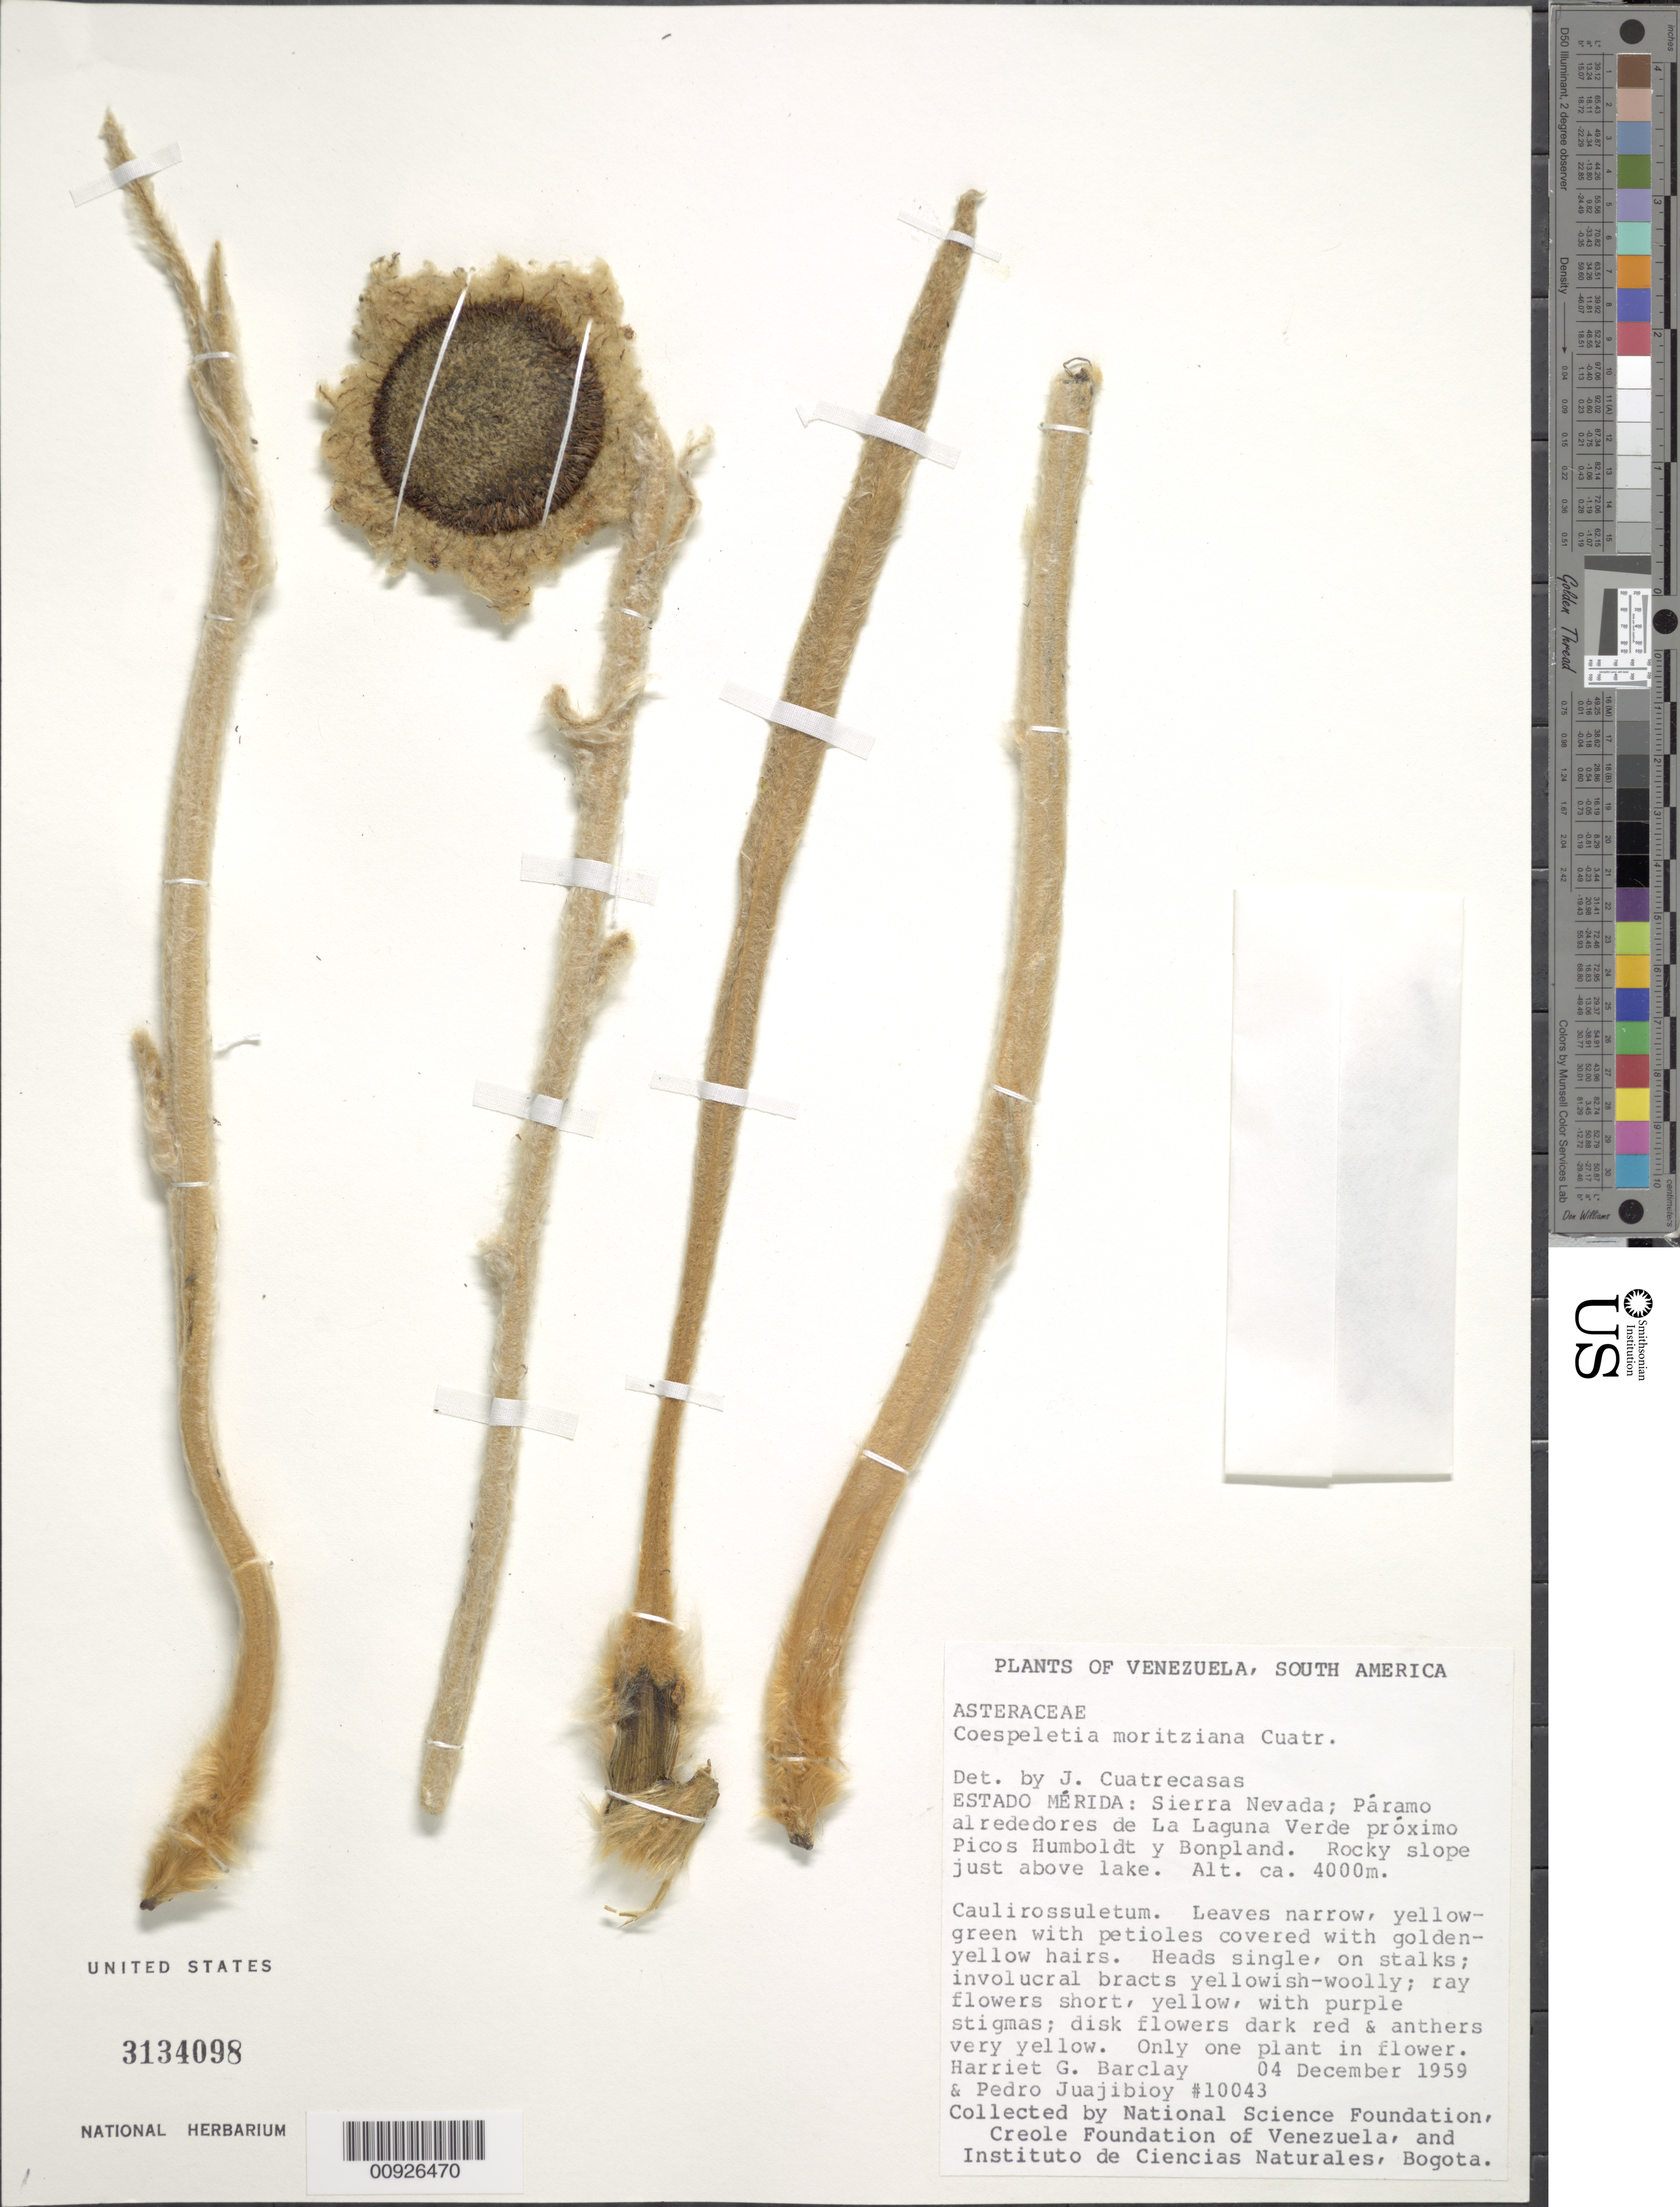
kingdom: Plantae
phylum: Tracheophyta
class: Magnoliopsida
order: Asterales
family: Asteraceae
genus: Coespeletia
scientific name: Coespeletia moritziana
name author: (Sch. Bip. ex Wedd.) Cuatrec.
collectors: H. G. Barclay & P. Juajibioy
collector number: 10043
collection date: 1959-12-04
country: Venezuela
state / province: Mérida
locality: Sierra Nevada; páramo alrededores de la Laguna Verde próximo Picos Humboldt y Bonpland. Rocky slopes just above lake.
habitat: Rocky slopes.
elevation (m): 4000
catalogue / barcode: US 3134098